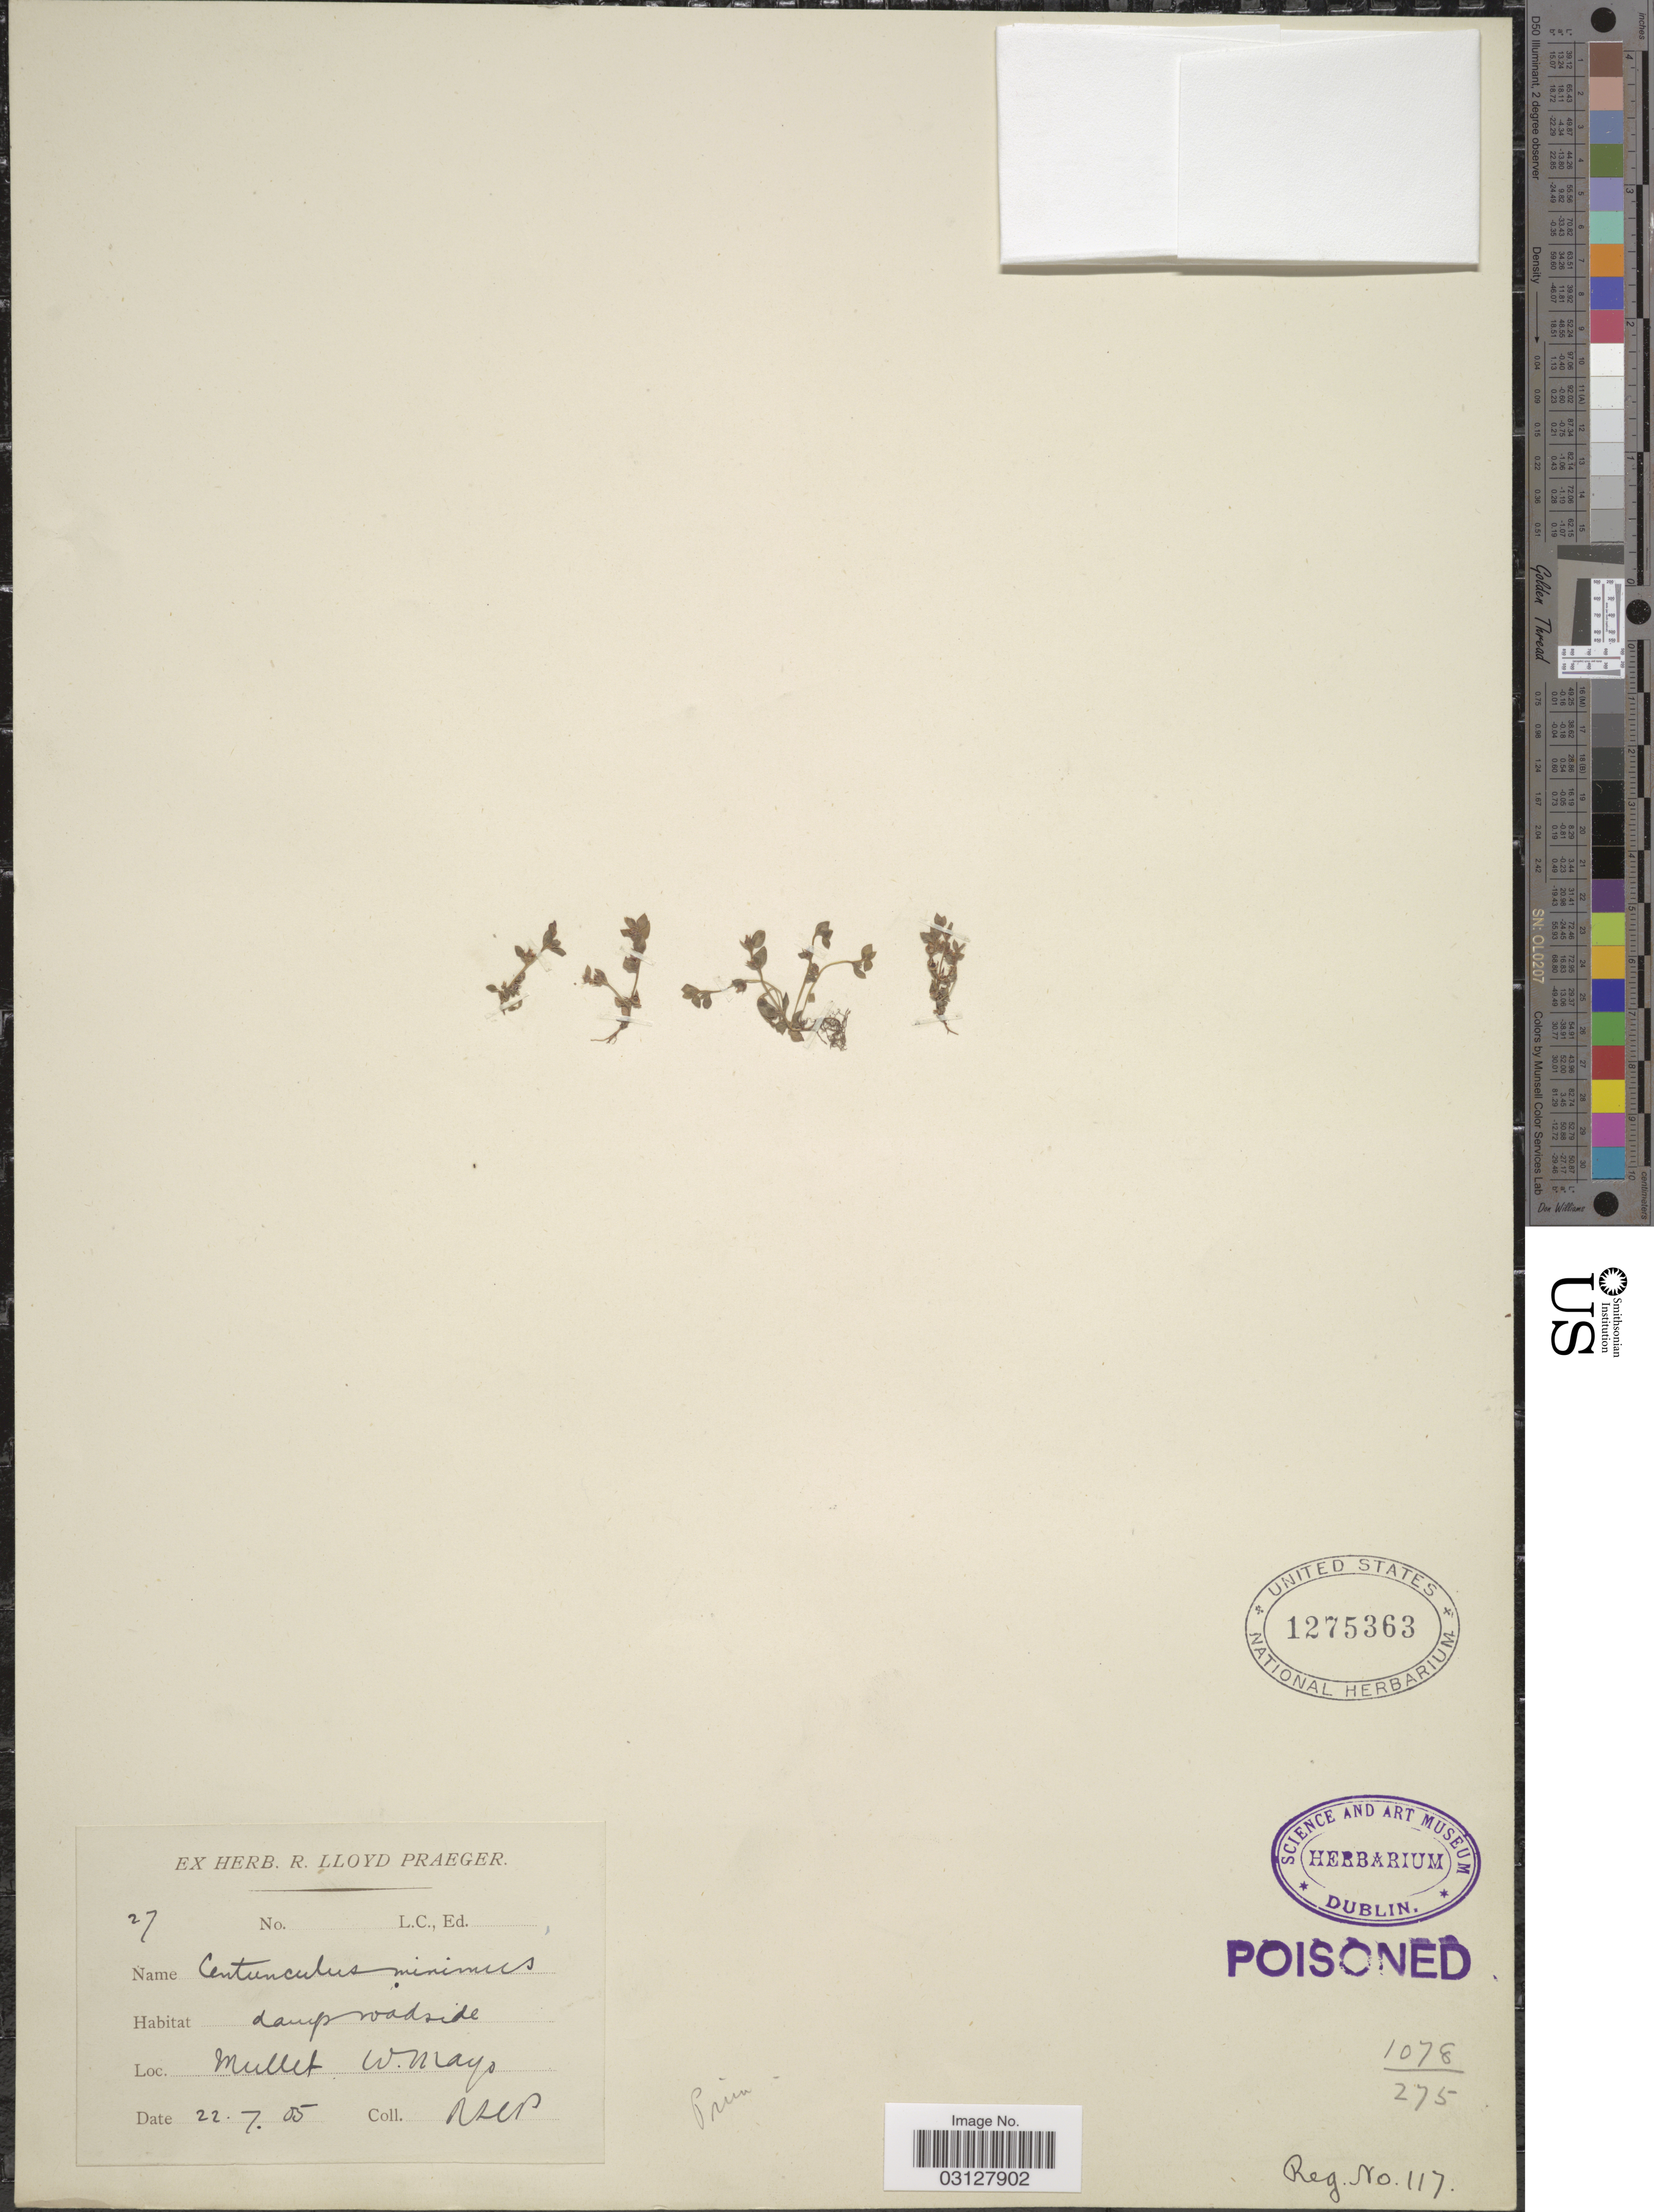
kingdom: Plantae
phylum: Tracheophyta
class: Magnoliopsida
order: Ericales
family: Primulaceae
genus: Centunculus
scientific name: Centunculus minimus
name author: L.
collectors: R. Praeger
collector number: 27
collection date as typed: Transcribed d/m/y: 22/7/5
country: Ireland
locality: Mullet. W. Mayo.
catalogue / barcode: US 1275363